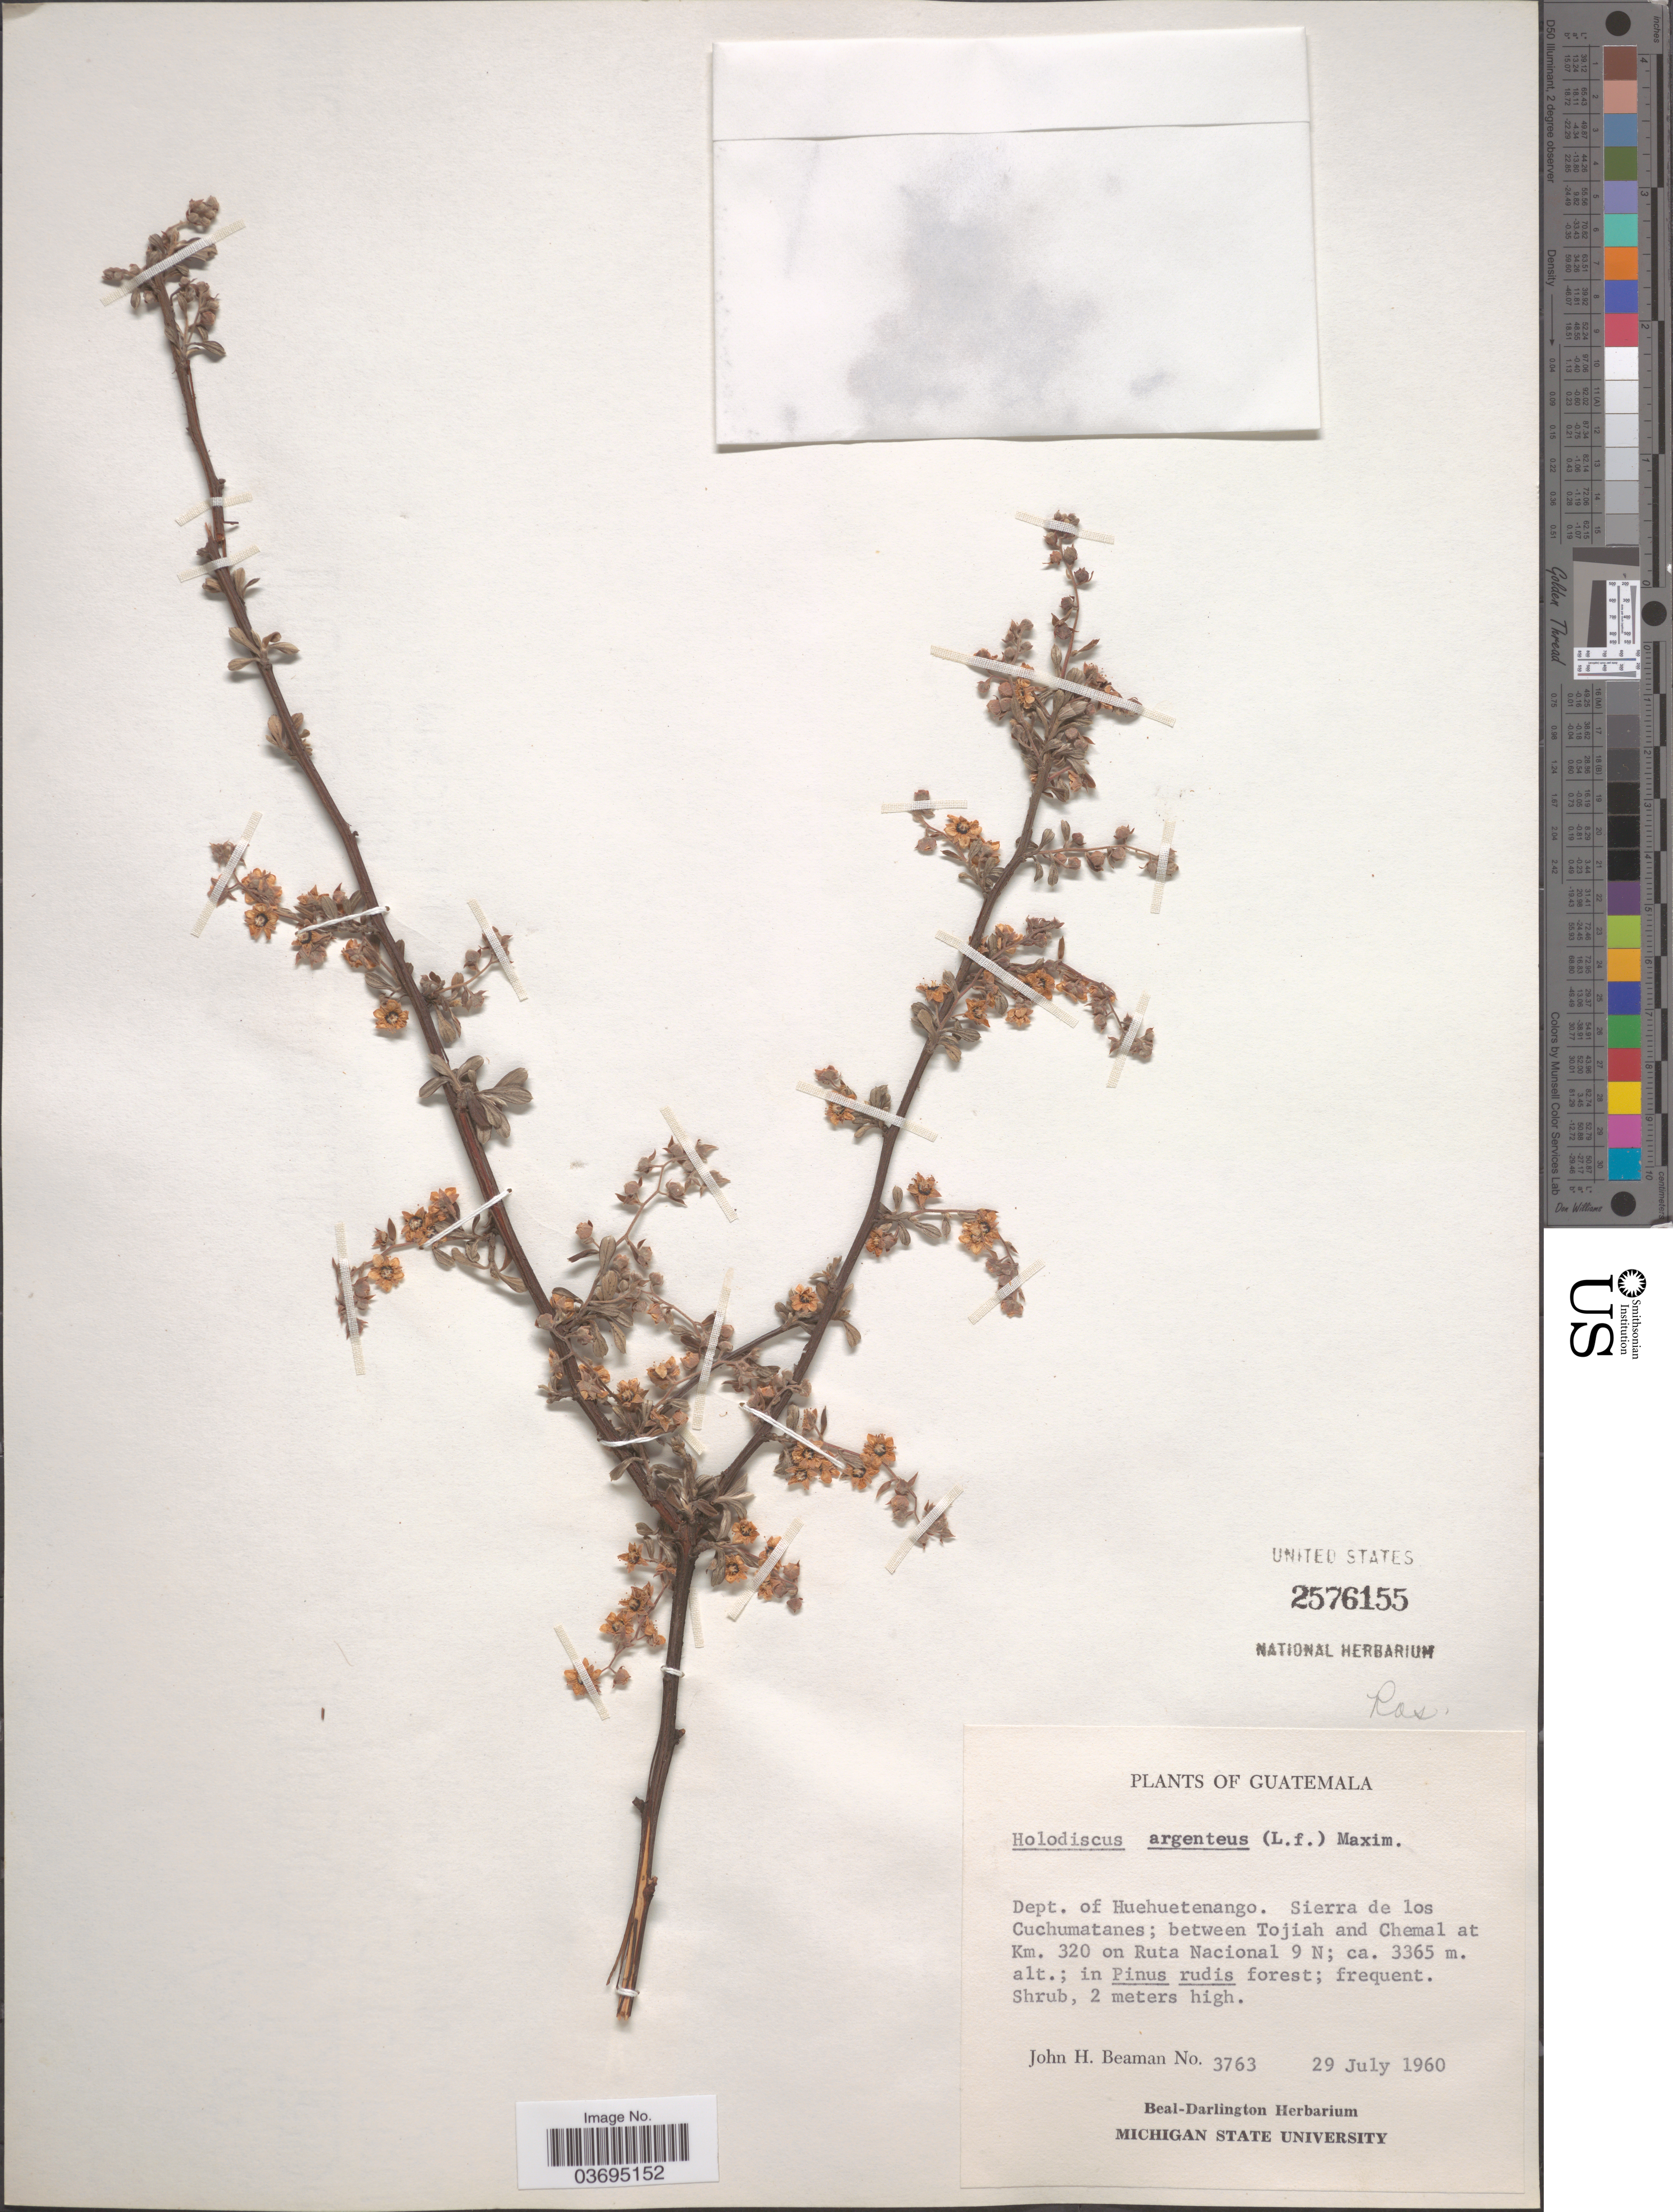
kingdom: Plantae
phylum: Tracheophyta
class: Magnoliopsida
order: Rosales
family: Rosaceae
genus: Holodiscus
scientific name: Holodiscus argenteus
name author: (L. f.) Maxim.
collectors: J. H. Beaman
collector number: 3763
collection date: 1960-07-29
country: Guatemala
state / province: Huehuetenango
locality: Dept. of Huehuetenango. Sierra de los Cuchumatanes; between Tojiah and Chemal at Km. 320 on Ruta Nacional 9 N.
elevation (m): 3365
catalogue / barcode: US 2576155